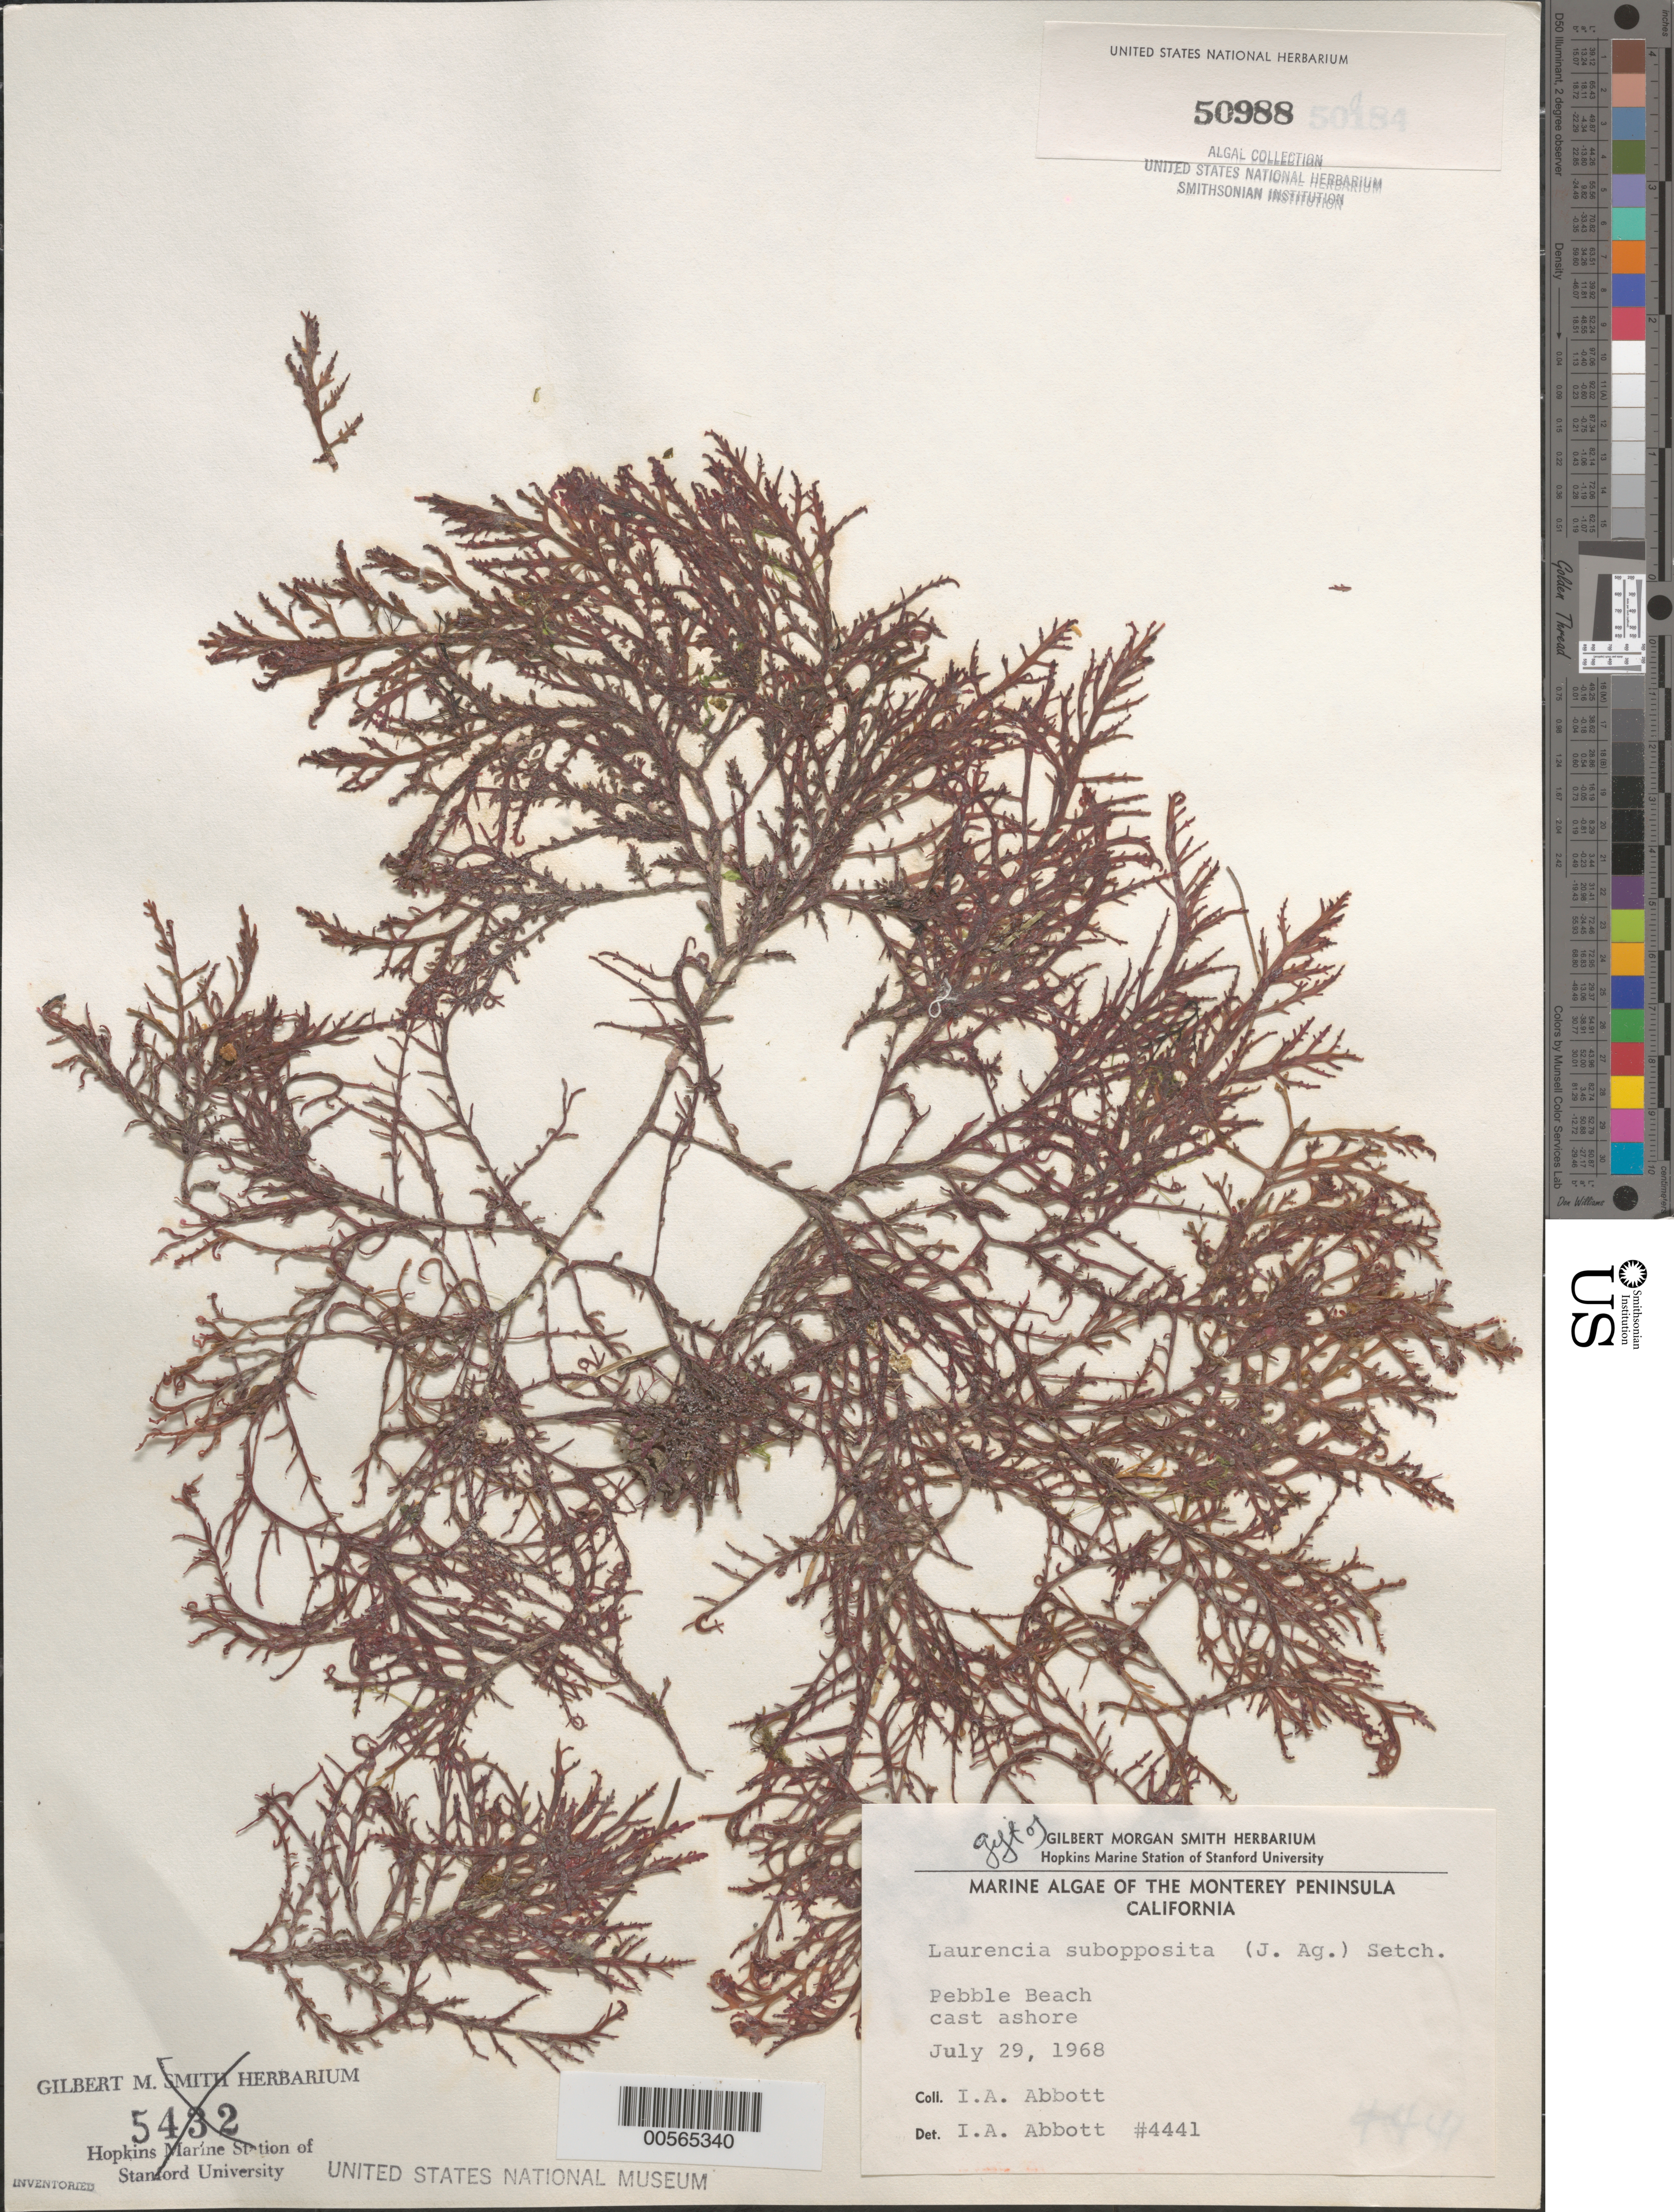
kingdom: Plantae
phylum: Rhodophyta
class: Florideophyceae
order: Ceramiales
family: Rhodomelaceae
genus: Laurencia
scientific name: Laurencia subopposita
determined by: Abbott, Isabella A.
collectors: I. A. Abbott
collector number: IAA 4441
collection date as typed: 29 Jul 1968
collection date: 1968-07-29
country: United States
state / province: California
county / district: Monterey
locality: Pebble Beach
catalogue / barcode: US 50988